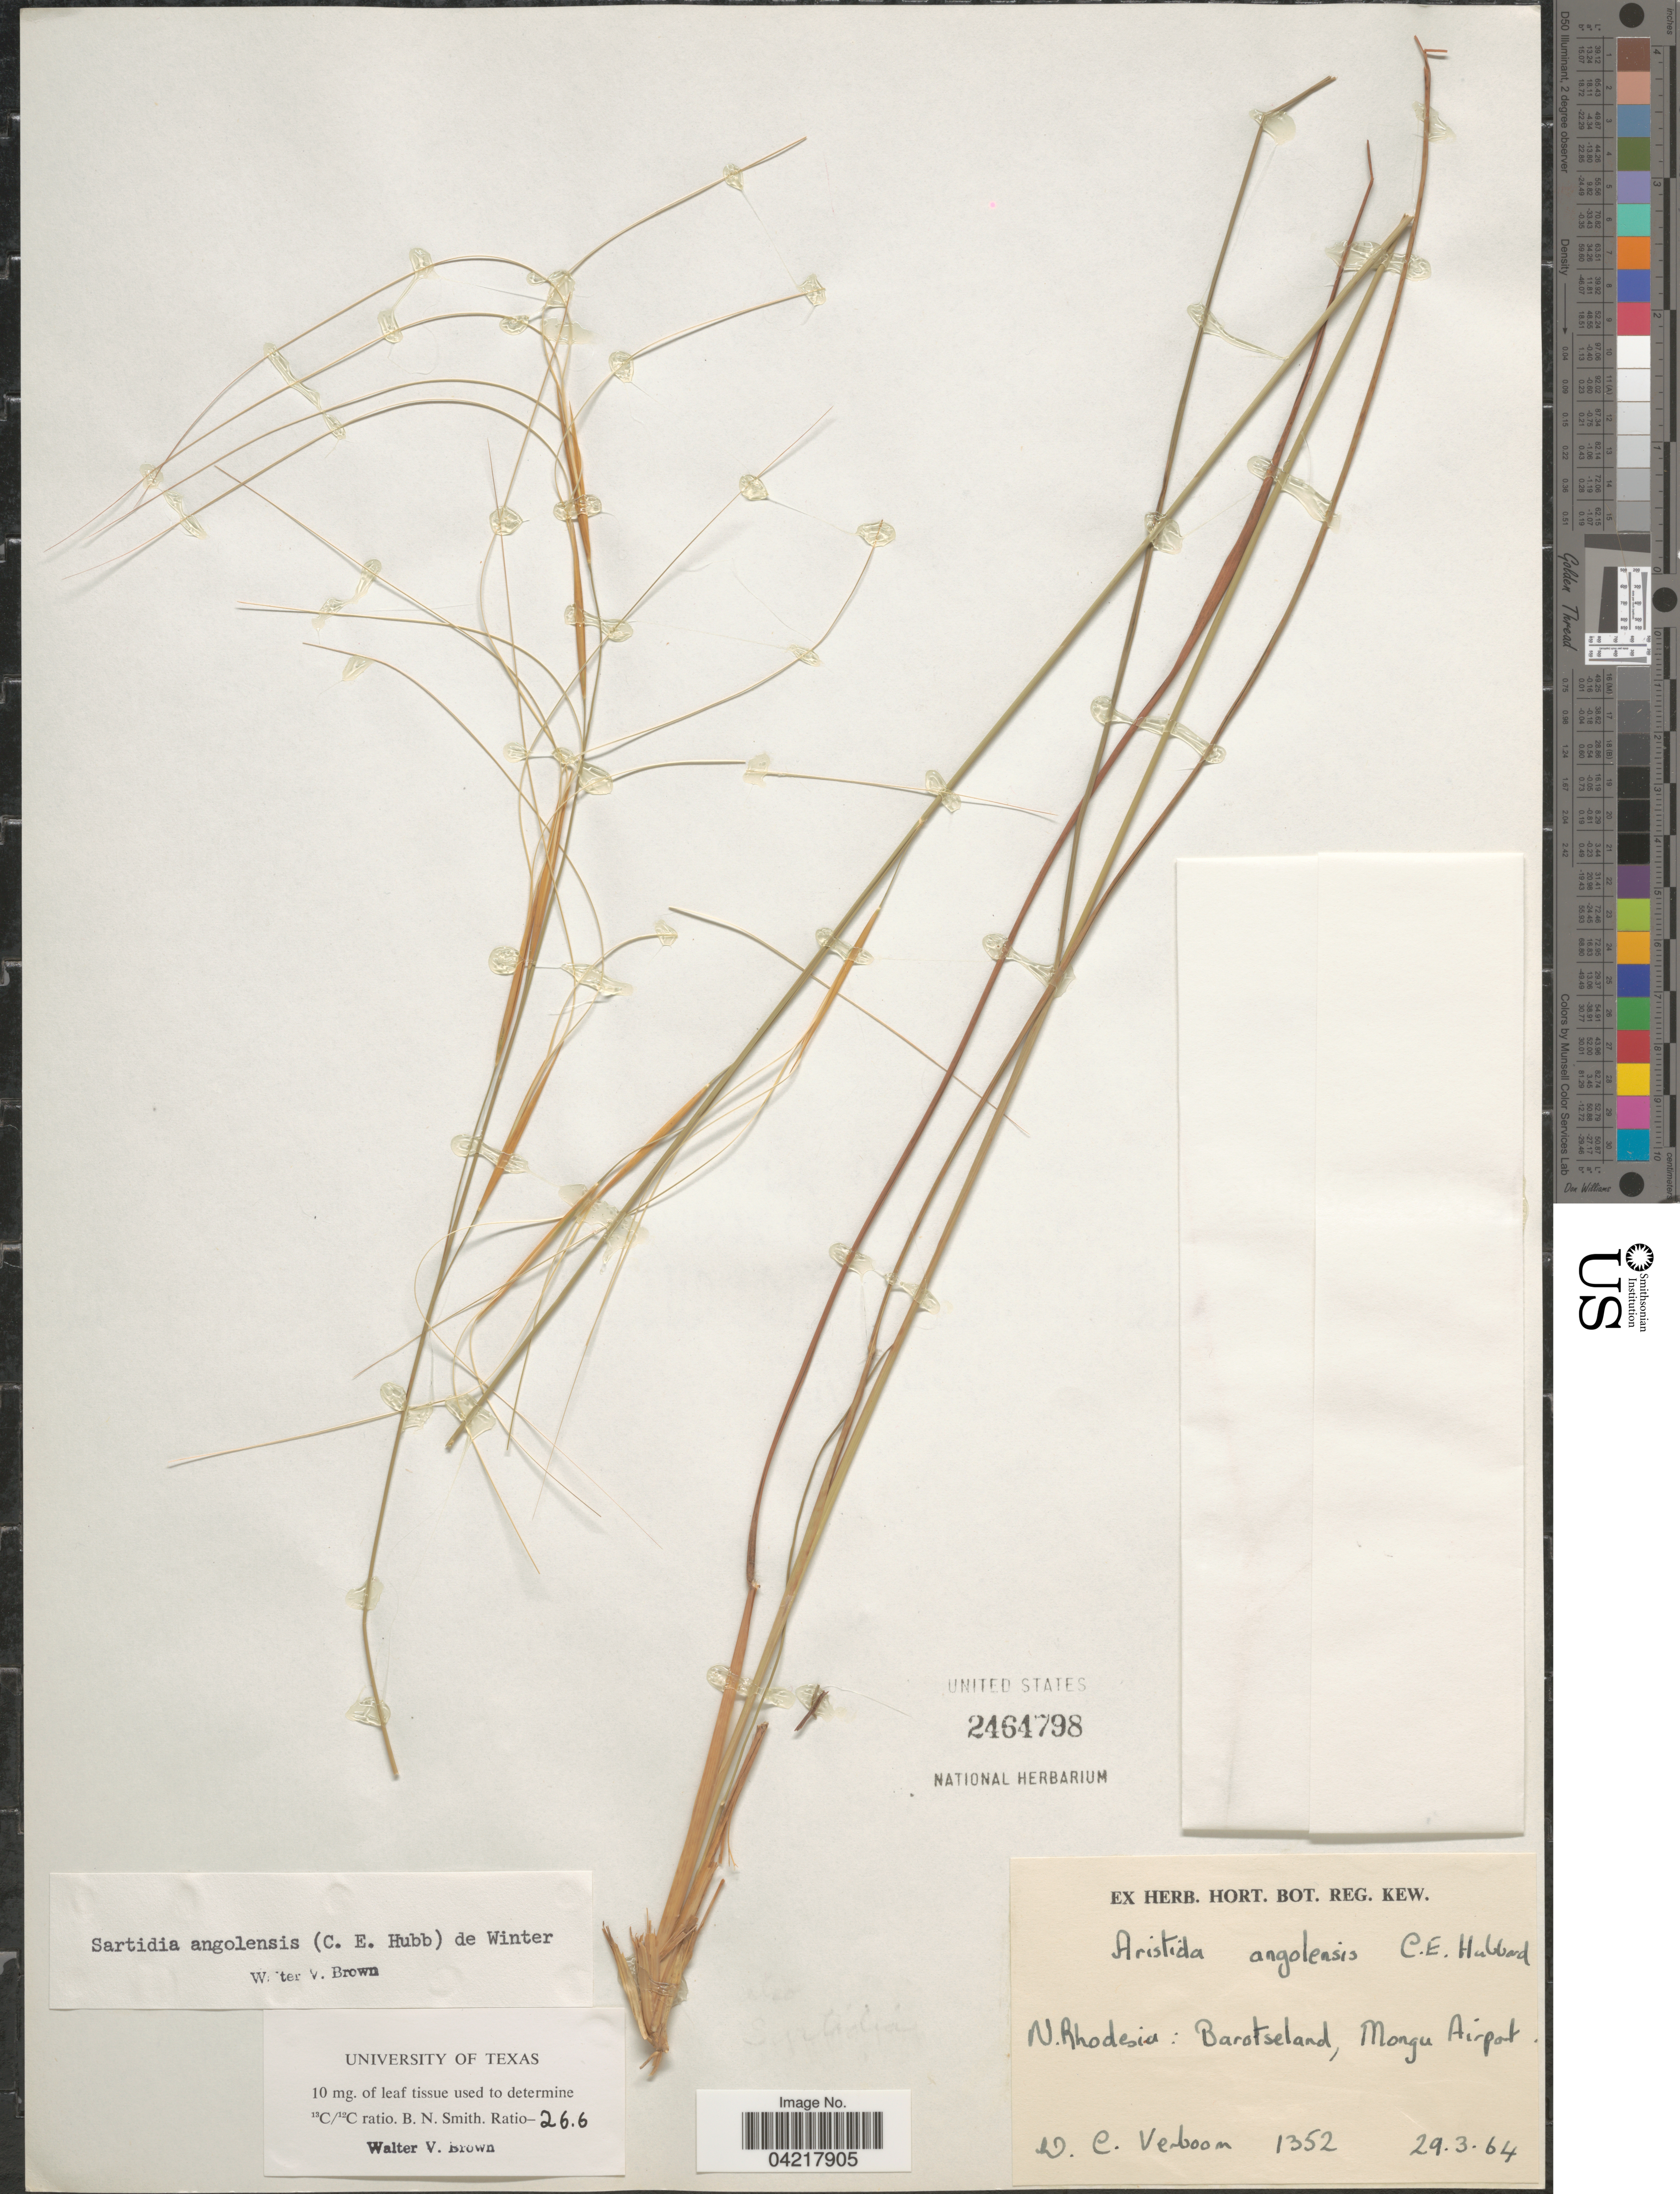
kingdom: Plantae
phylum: Tracheophyta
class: Liliopsida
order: Poales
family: Poaceae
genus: Sartidia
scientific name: Sartidia angolensis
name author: (C. E. Hubb.) De Winter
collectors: W. Verboom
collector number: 1352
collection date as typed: Transcribed d/m/y: 29/3/64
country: Zambia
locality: N. Rhodesia: Barotseland, Mongu Airport.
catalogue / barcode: US 2464798